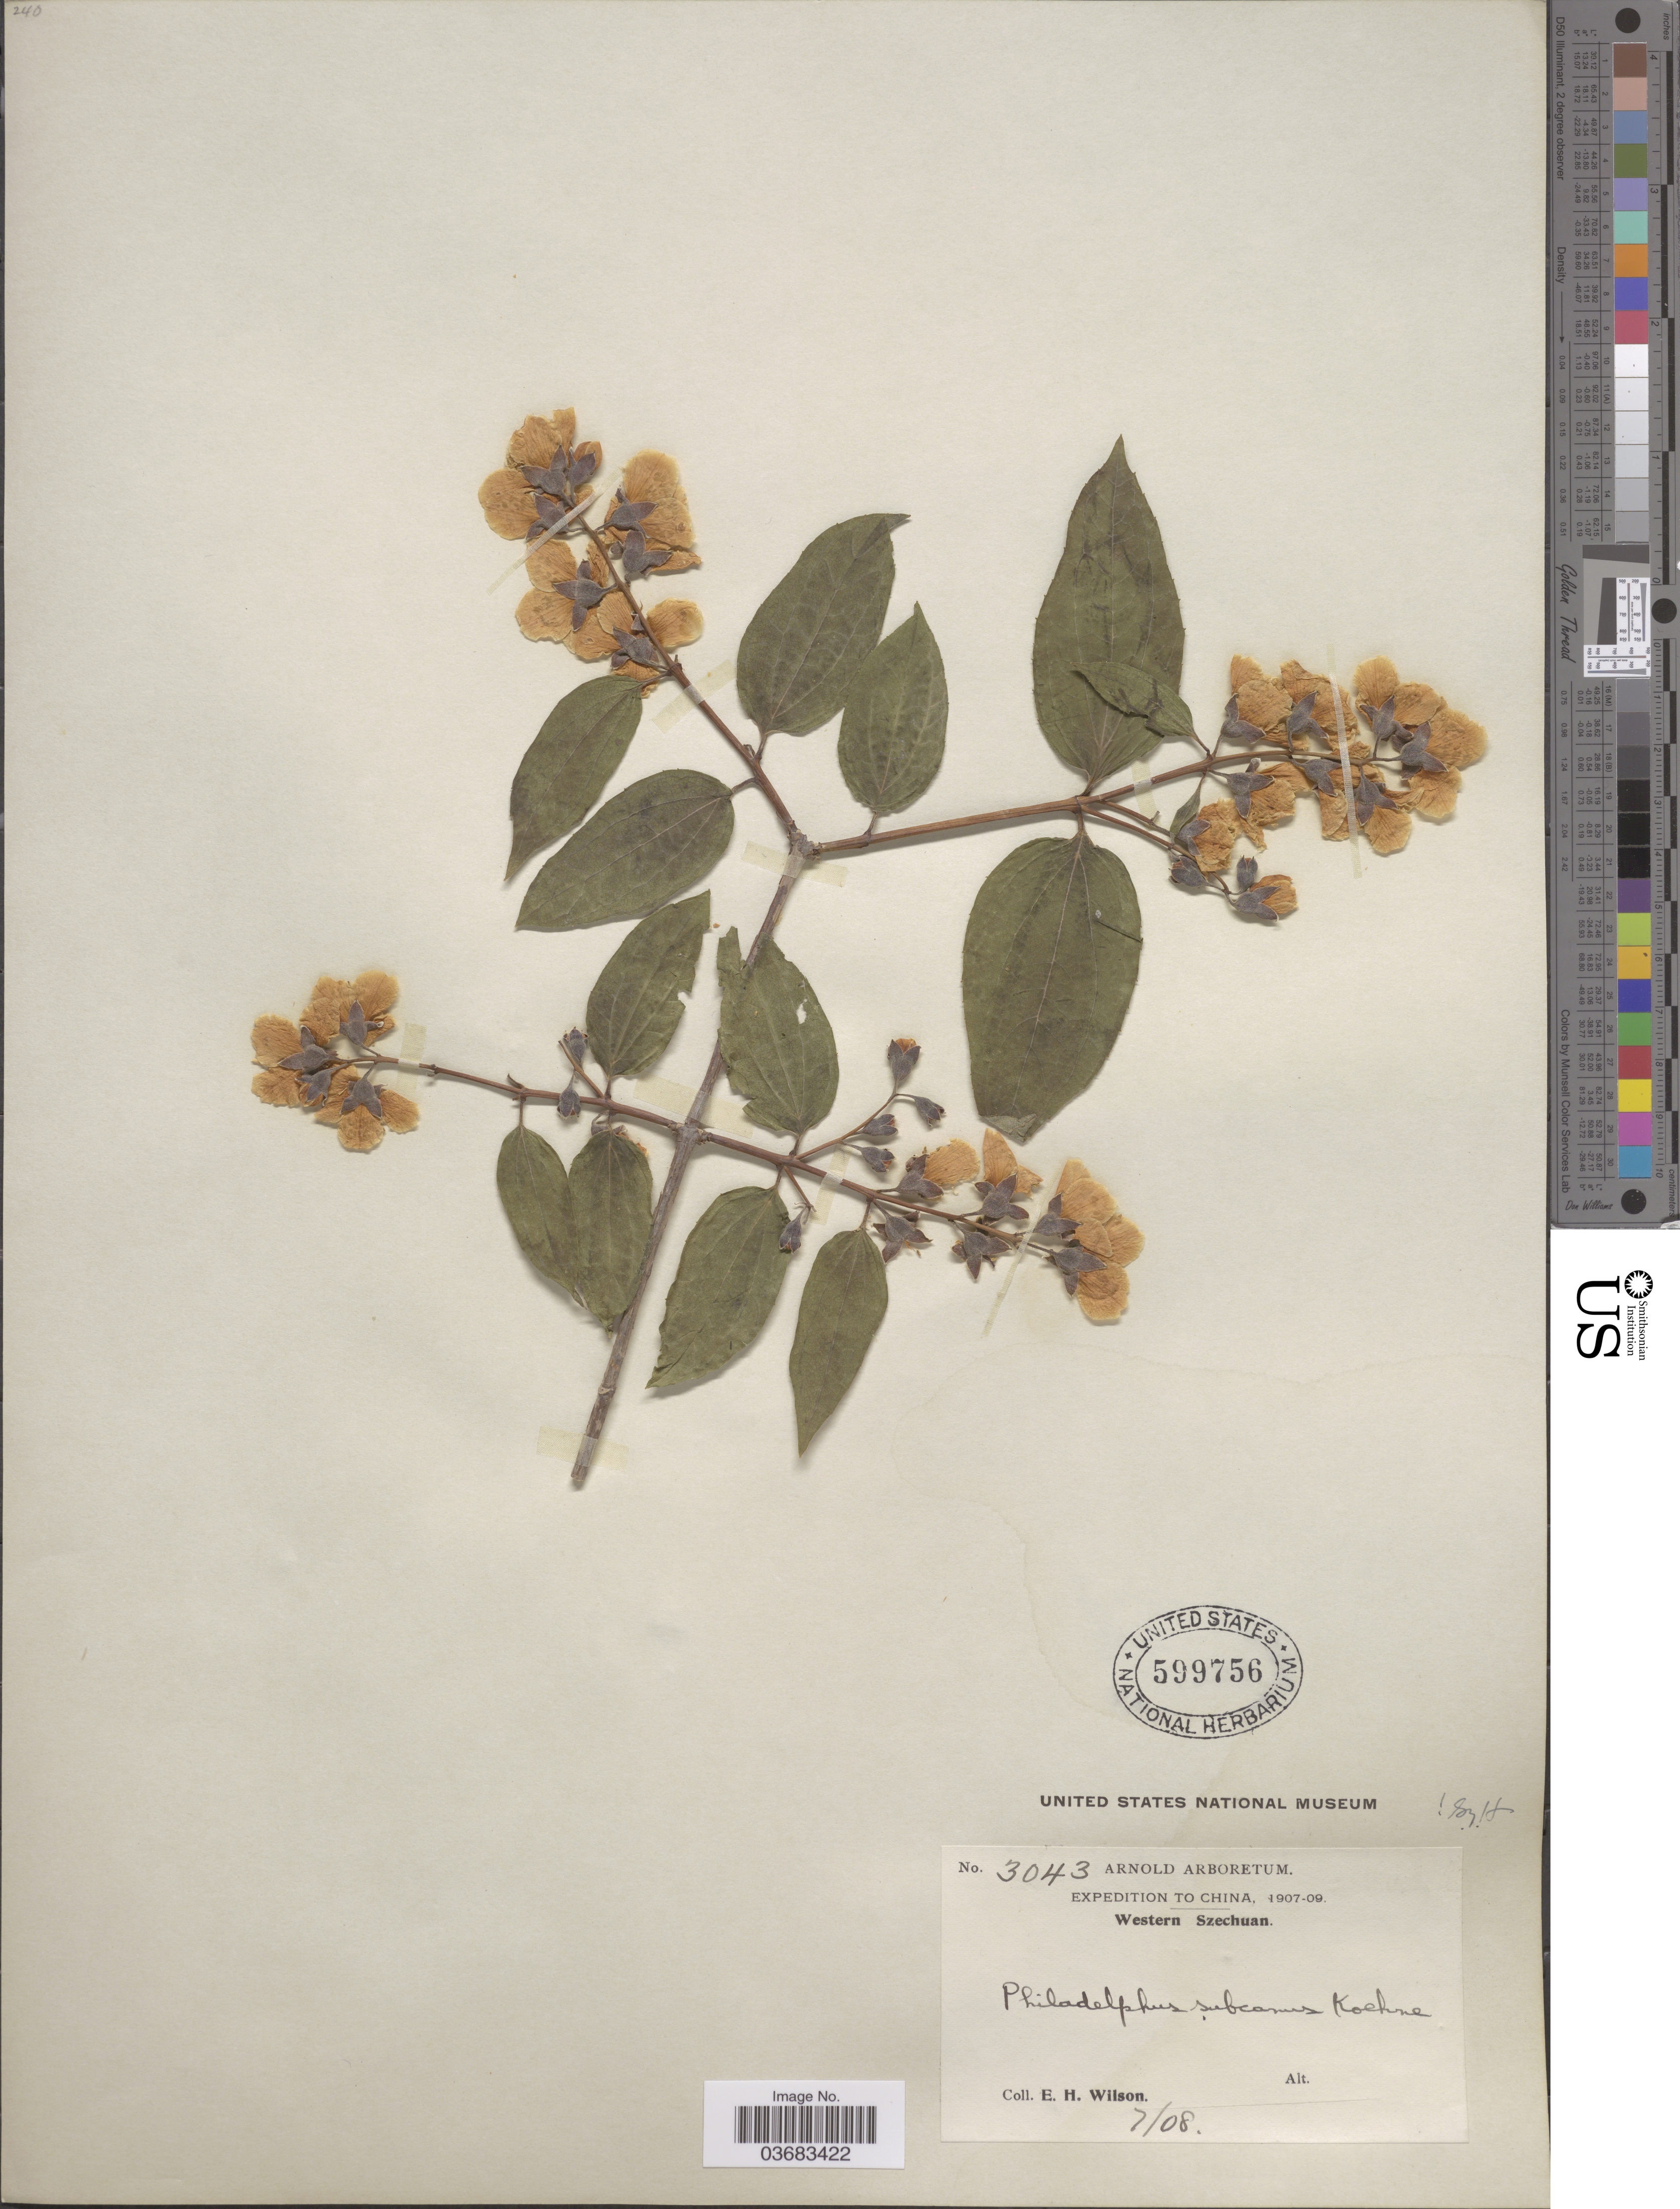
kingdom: Plantae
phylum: Tracheophyta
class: Magnoliopsida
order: Cornales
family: Hydrangeaceae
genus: Philadelphus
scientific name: Philadelphus incanus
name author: Koehne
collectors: E. Wilson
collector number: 3043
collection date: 1908-07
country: China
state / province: Sichuan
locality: Expedition to China, 1907-09. Western Szechuan.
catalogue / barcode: US 599756